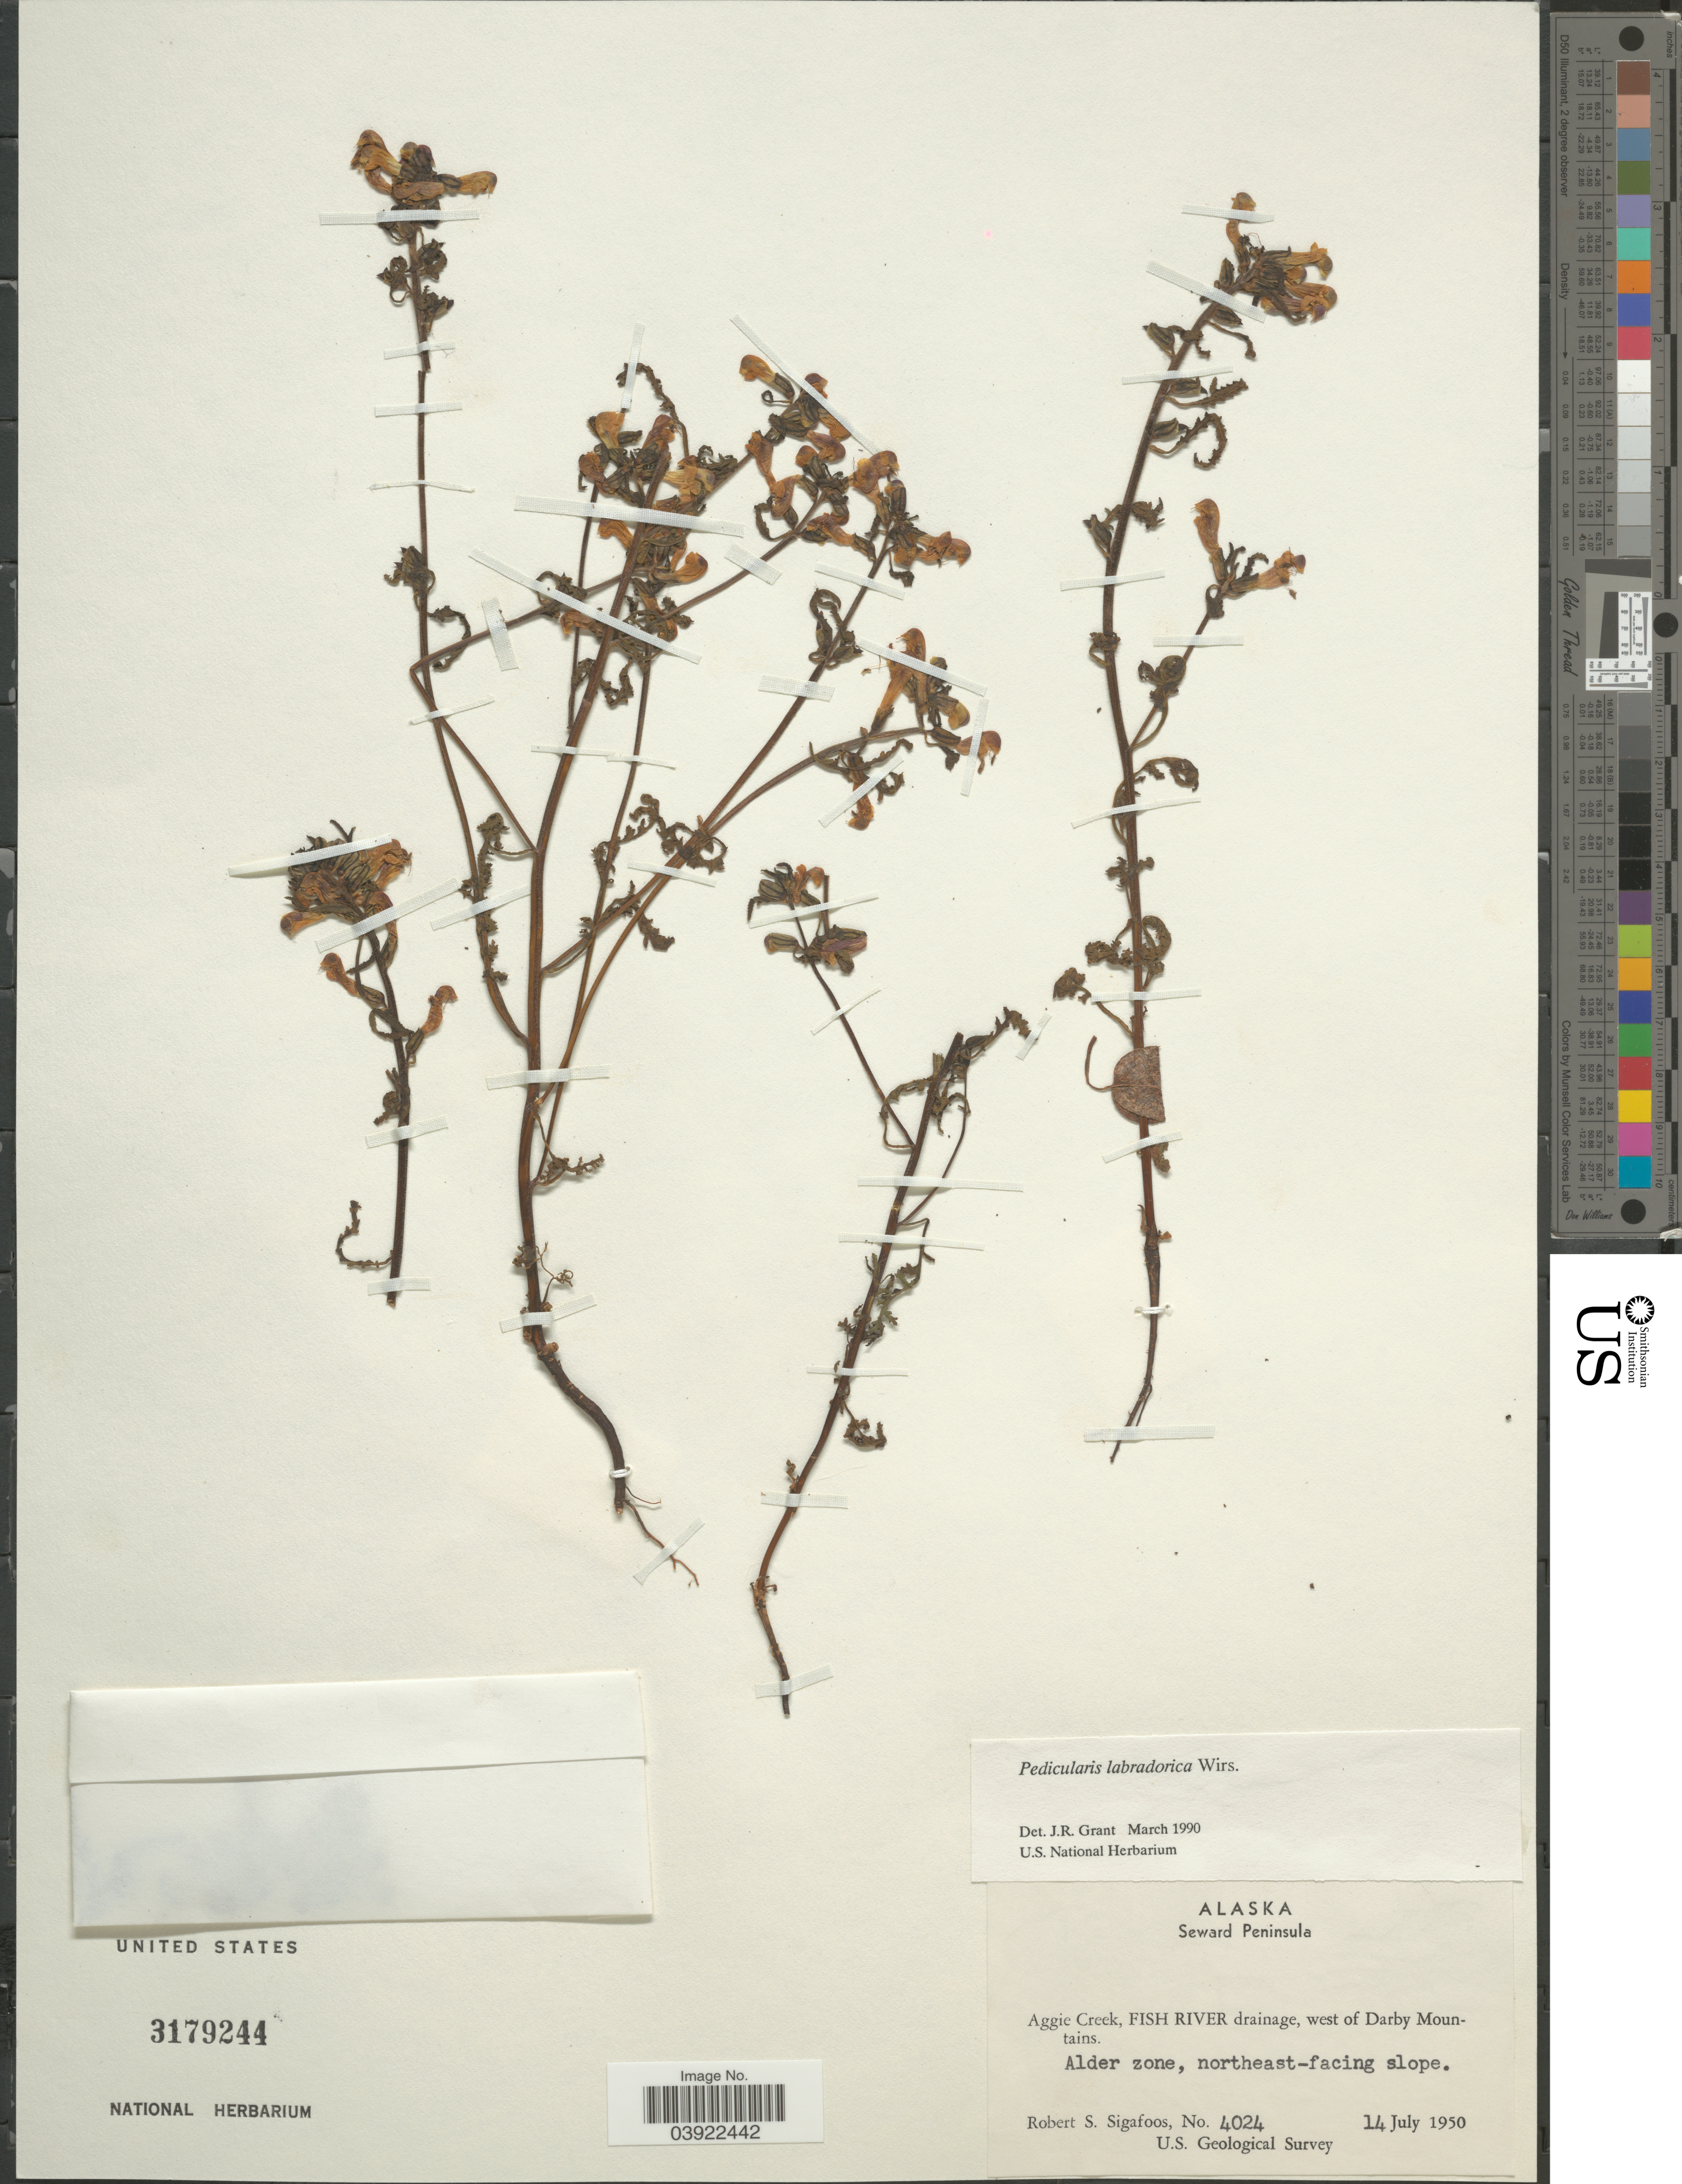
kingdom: Plantae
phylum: Tracheophyta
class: Magnoliopsida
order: Lamiales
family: Orobanchaceae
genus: Pedicularis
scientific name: Pedicularis labradorica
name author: Wirsing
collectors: R. Sigafoos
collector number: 4024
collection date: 1950-07-14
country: United States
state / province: Alaska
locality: Seward Peninsula. Aggie Creek, Fish River drainage, west of Darby Mountains. Alder zone, northeast-facing slope.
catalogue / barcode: US 3179244